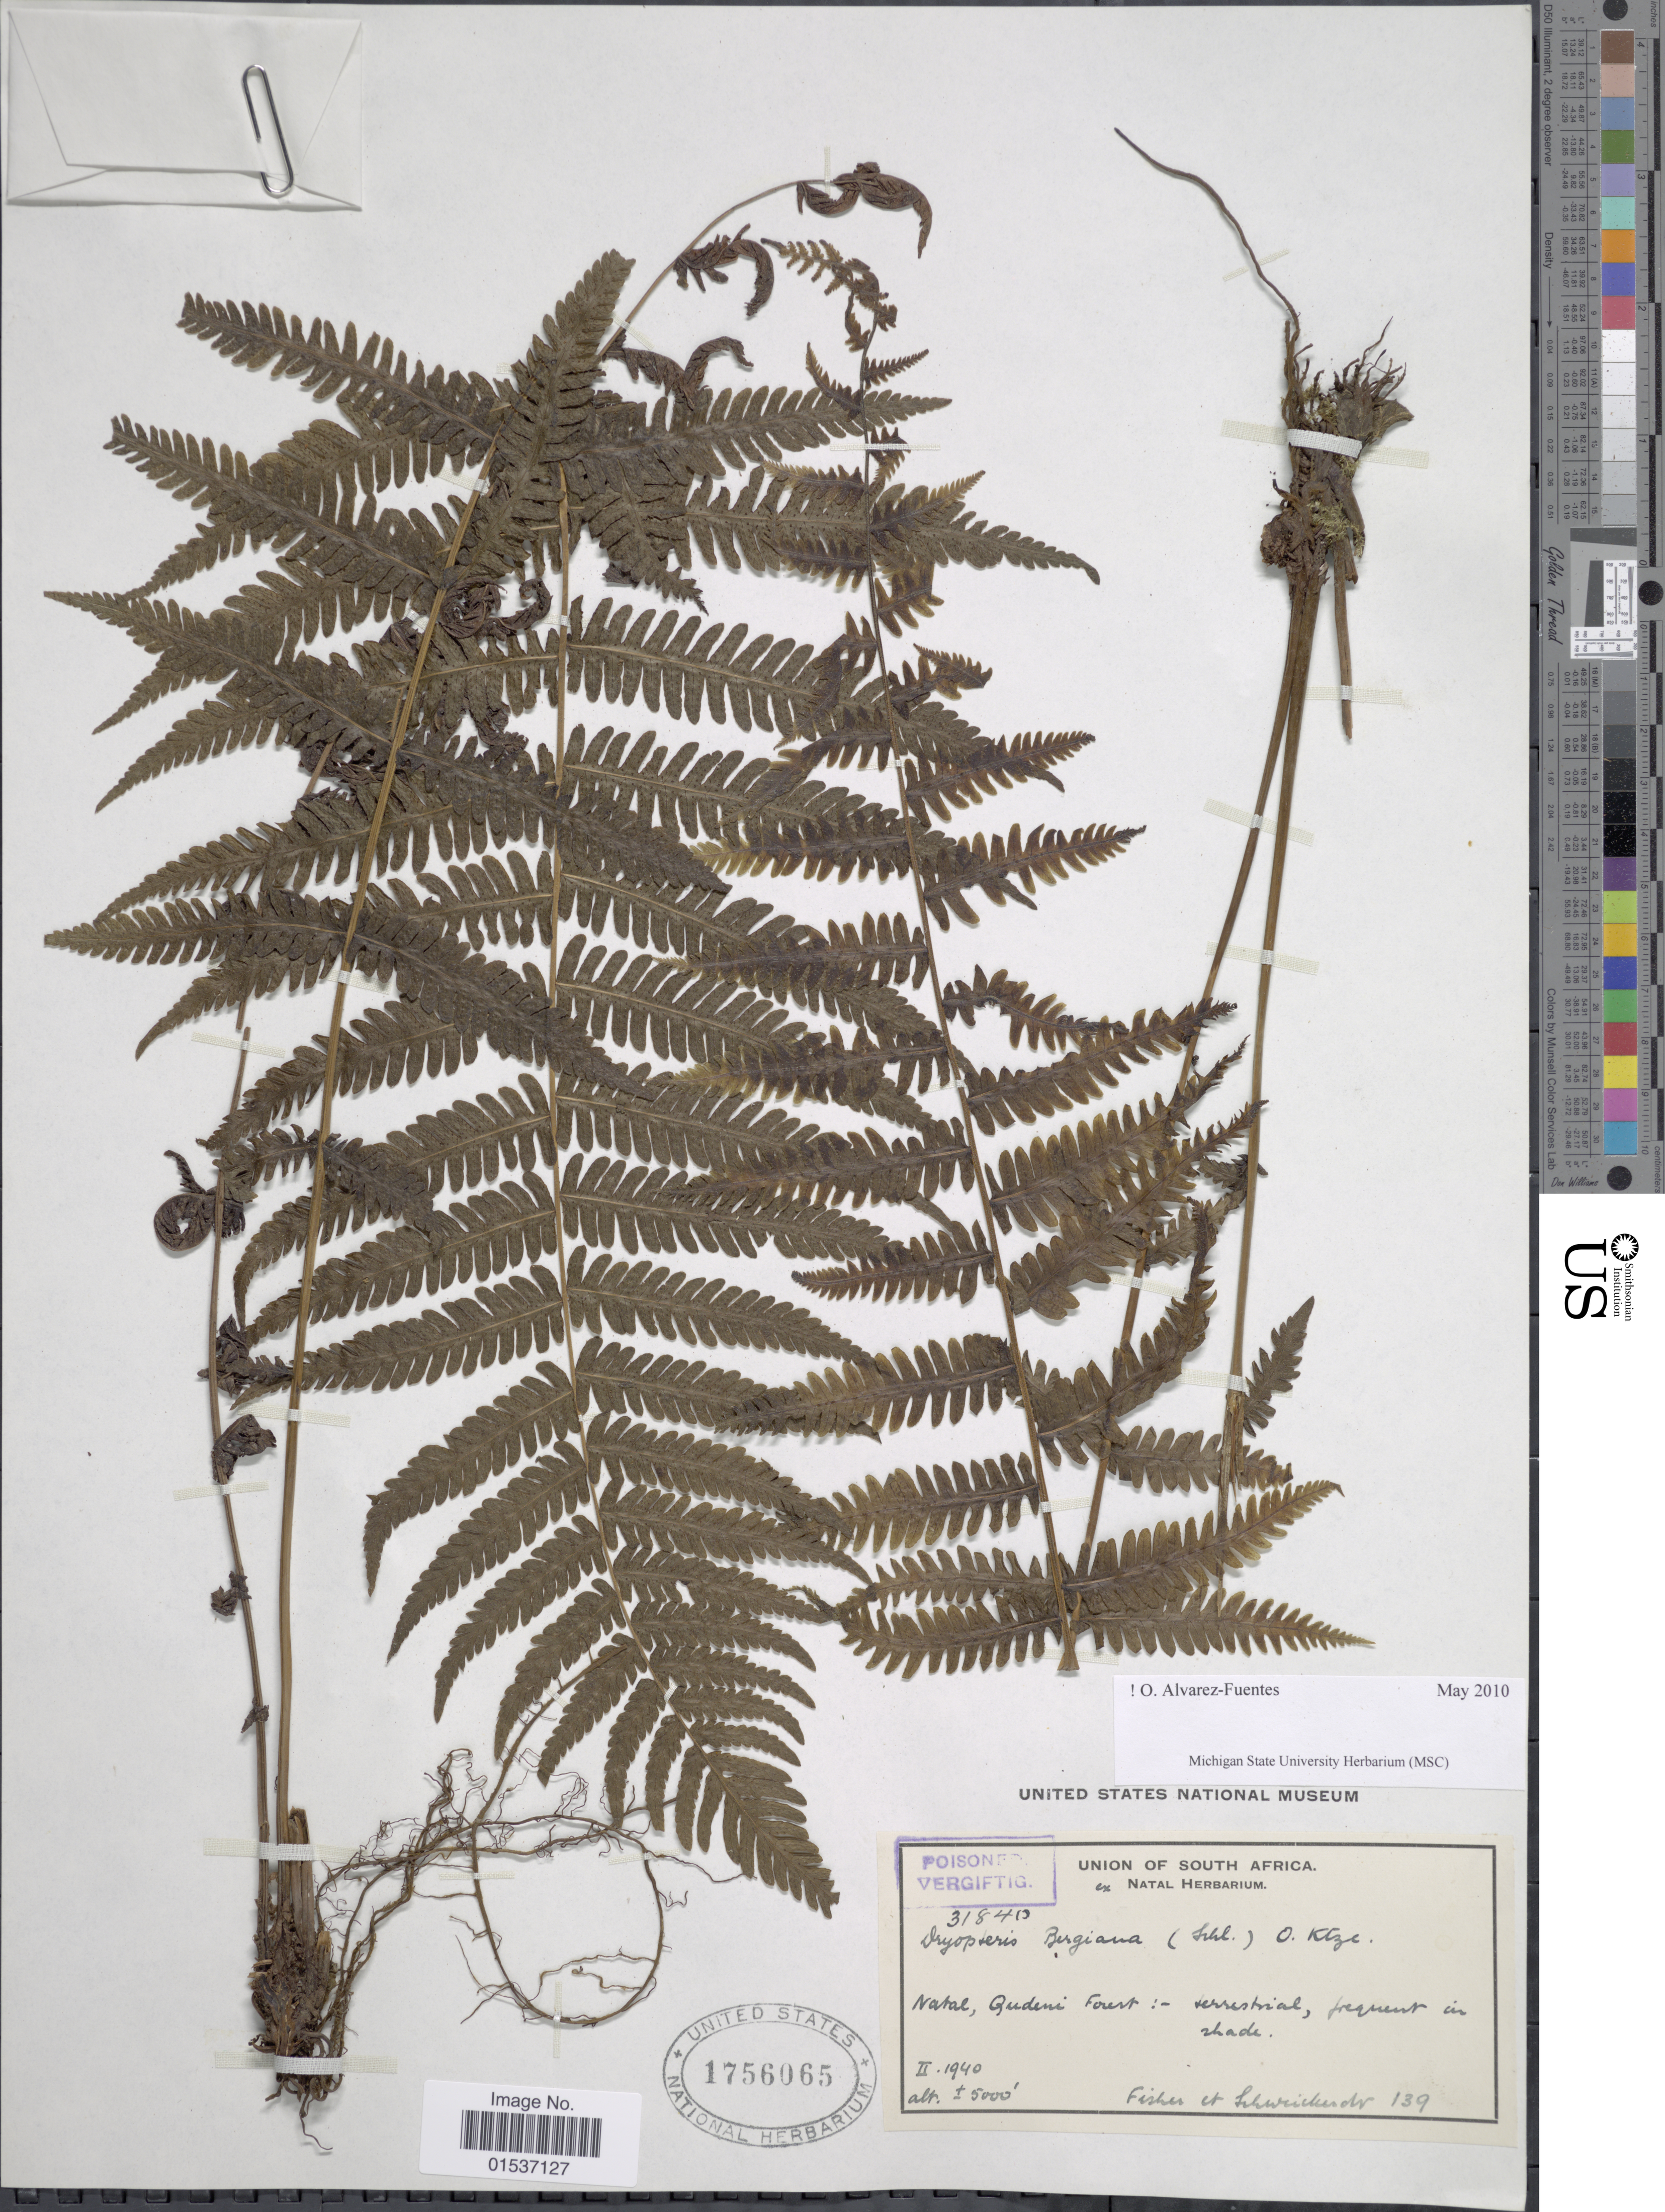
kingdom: Plantae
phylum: Tracheophyta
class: Polypodiopsida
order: Polypodiales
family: Thelypteridaceae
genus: Thelypteris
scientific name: Thelypteris bergiana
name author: (Schltdl.) Ching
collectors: Fisher & -. Schweickerdt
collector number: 139/3184D*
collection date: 1940-02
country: South Africa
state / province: KwaZulu-Natal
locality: Union of South Africa. Natal, Qudeni Forest: - terrestrial, frequent in shade.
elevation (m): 1524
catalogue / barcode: US 1756065